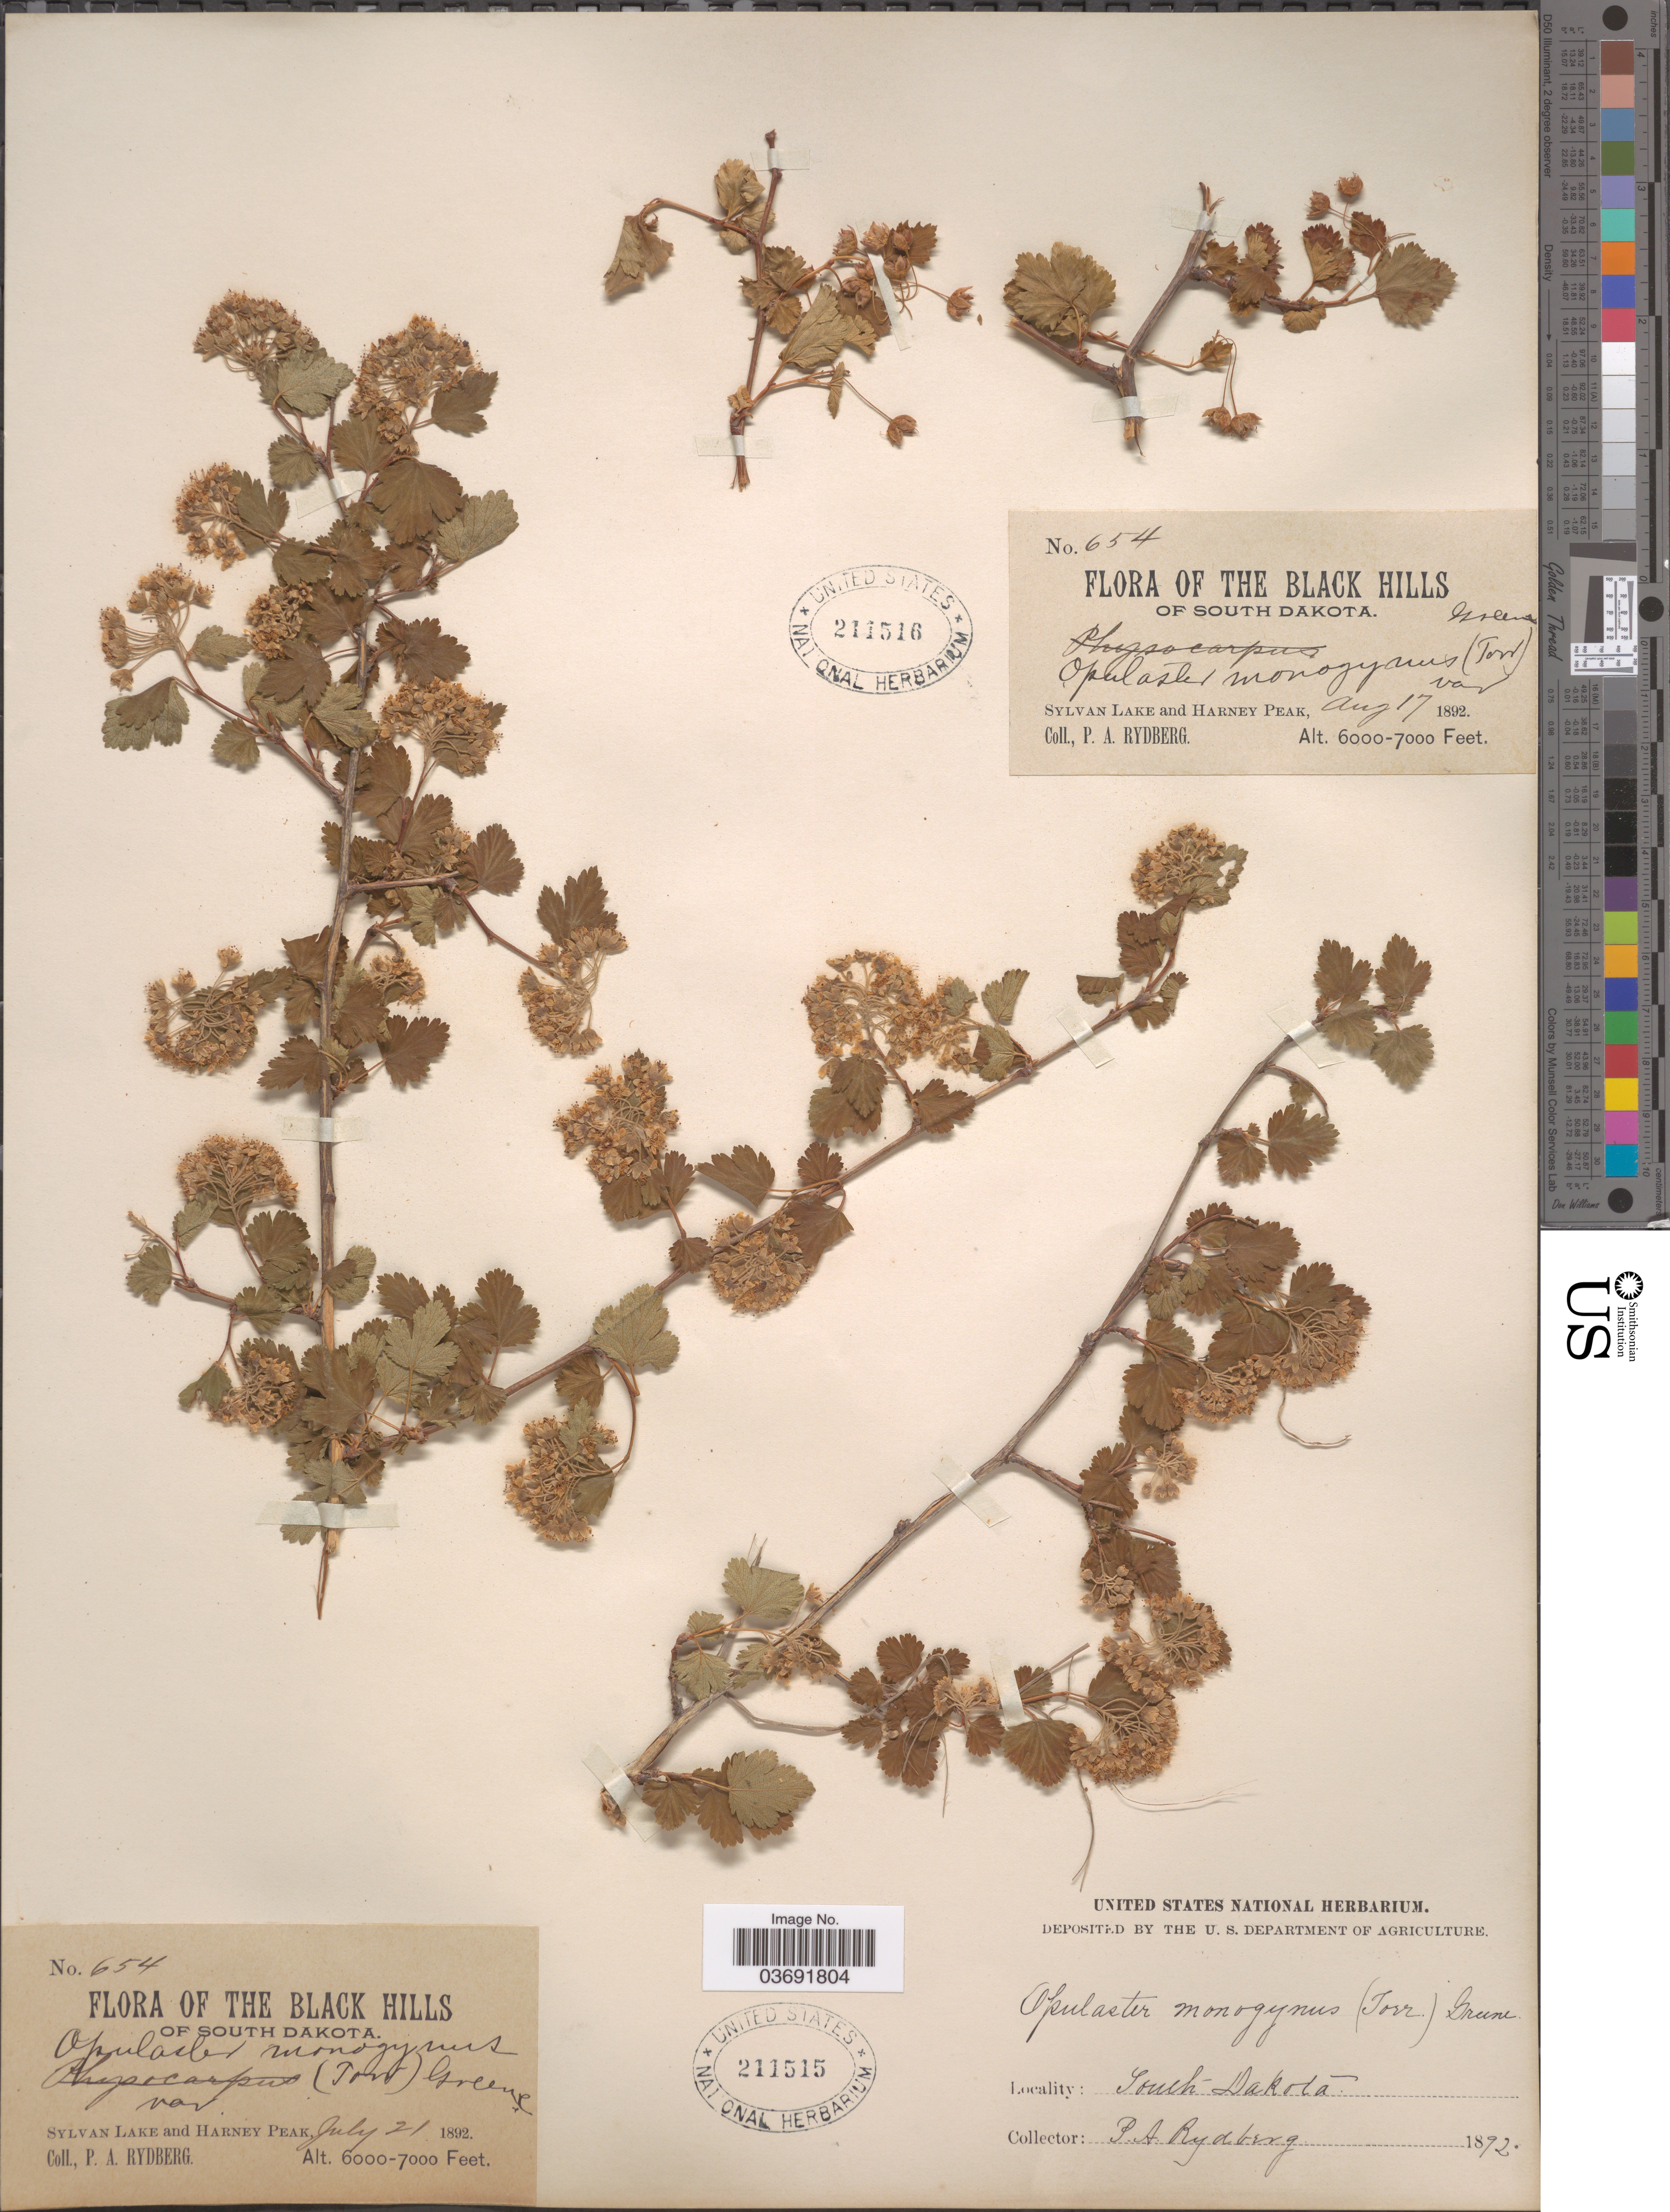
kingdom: Plantae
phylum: Tracheophyta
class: Magnoliopsida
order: Rosales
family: Rosaceae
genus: Physocarpus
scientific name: Physocarpus monogynus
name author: (Torr.) J.M. Coult.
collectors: P. A. Rydberg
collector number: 654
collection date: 1892-07-21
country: United States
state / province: South Dakota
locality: The Black Hills. Sylvan Lake and Harney Peak.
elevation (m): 1829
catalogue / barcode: US 211515-2